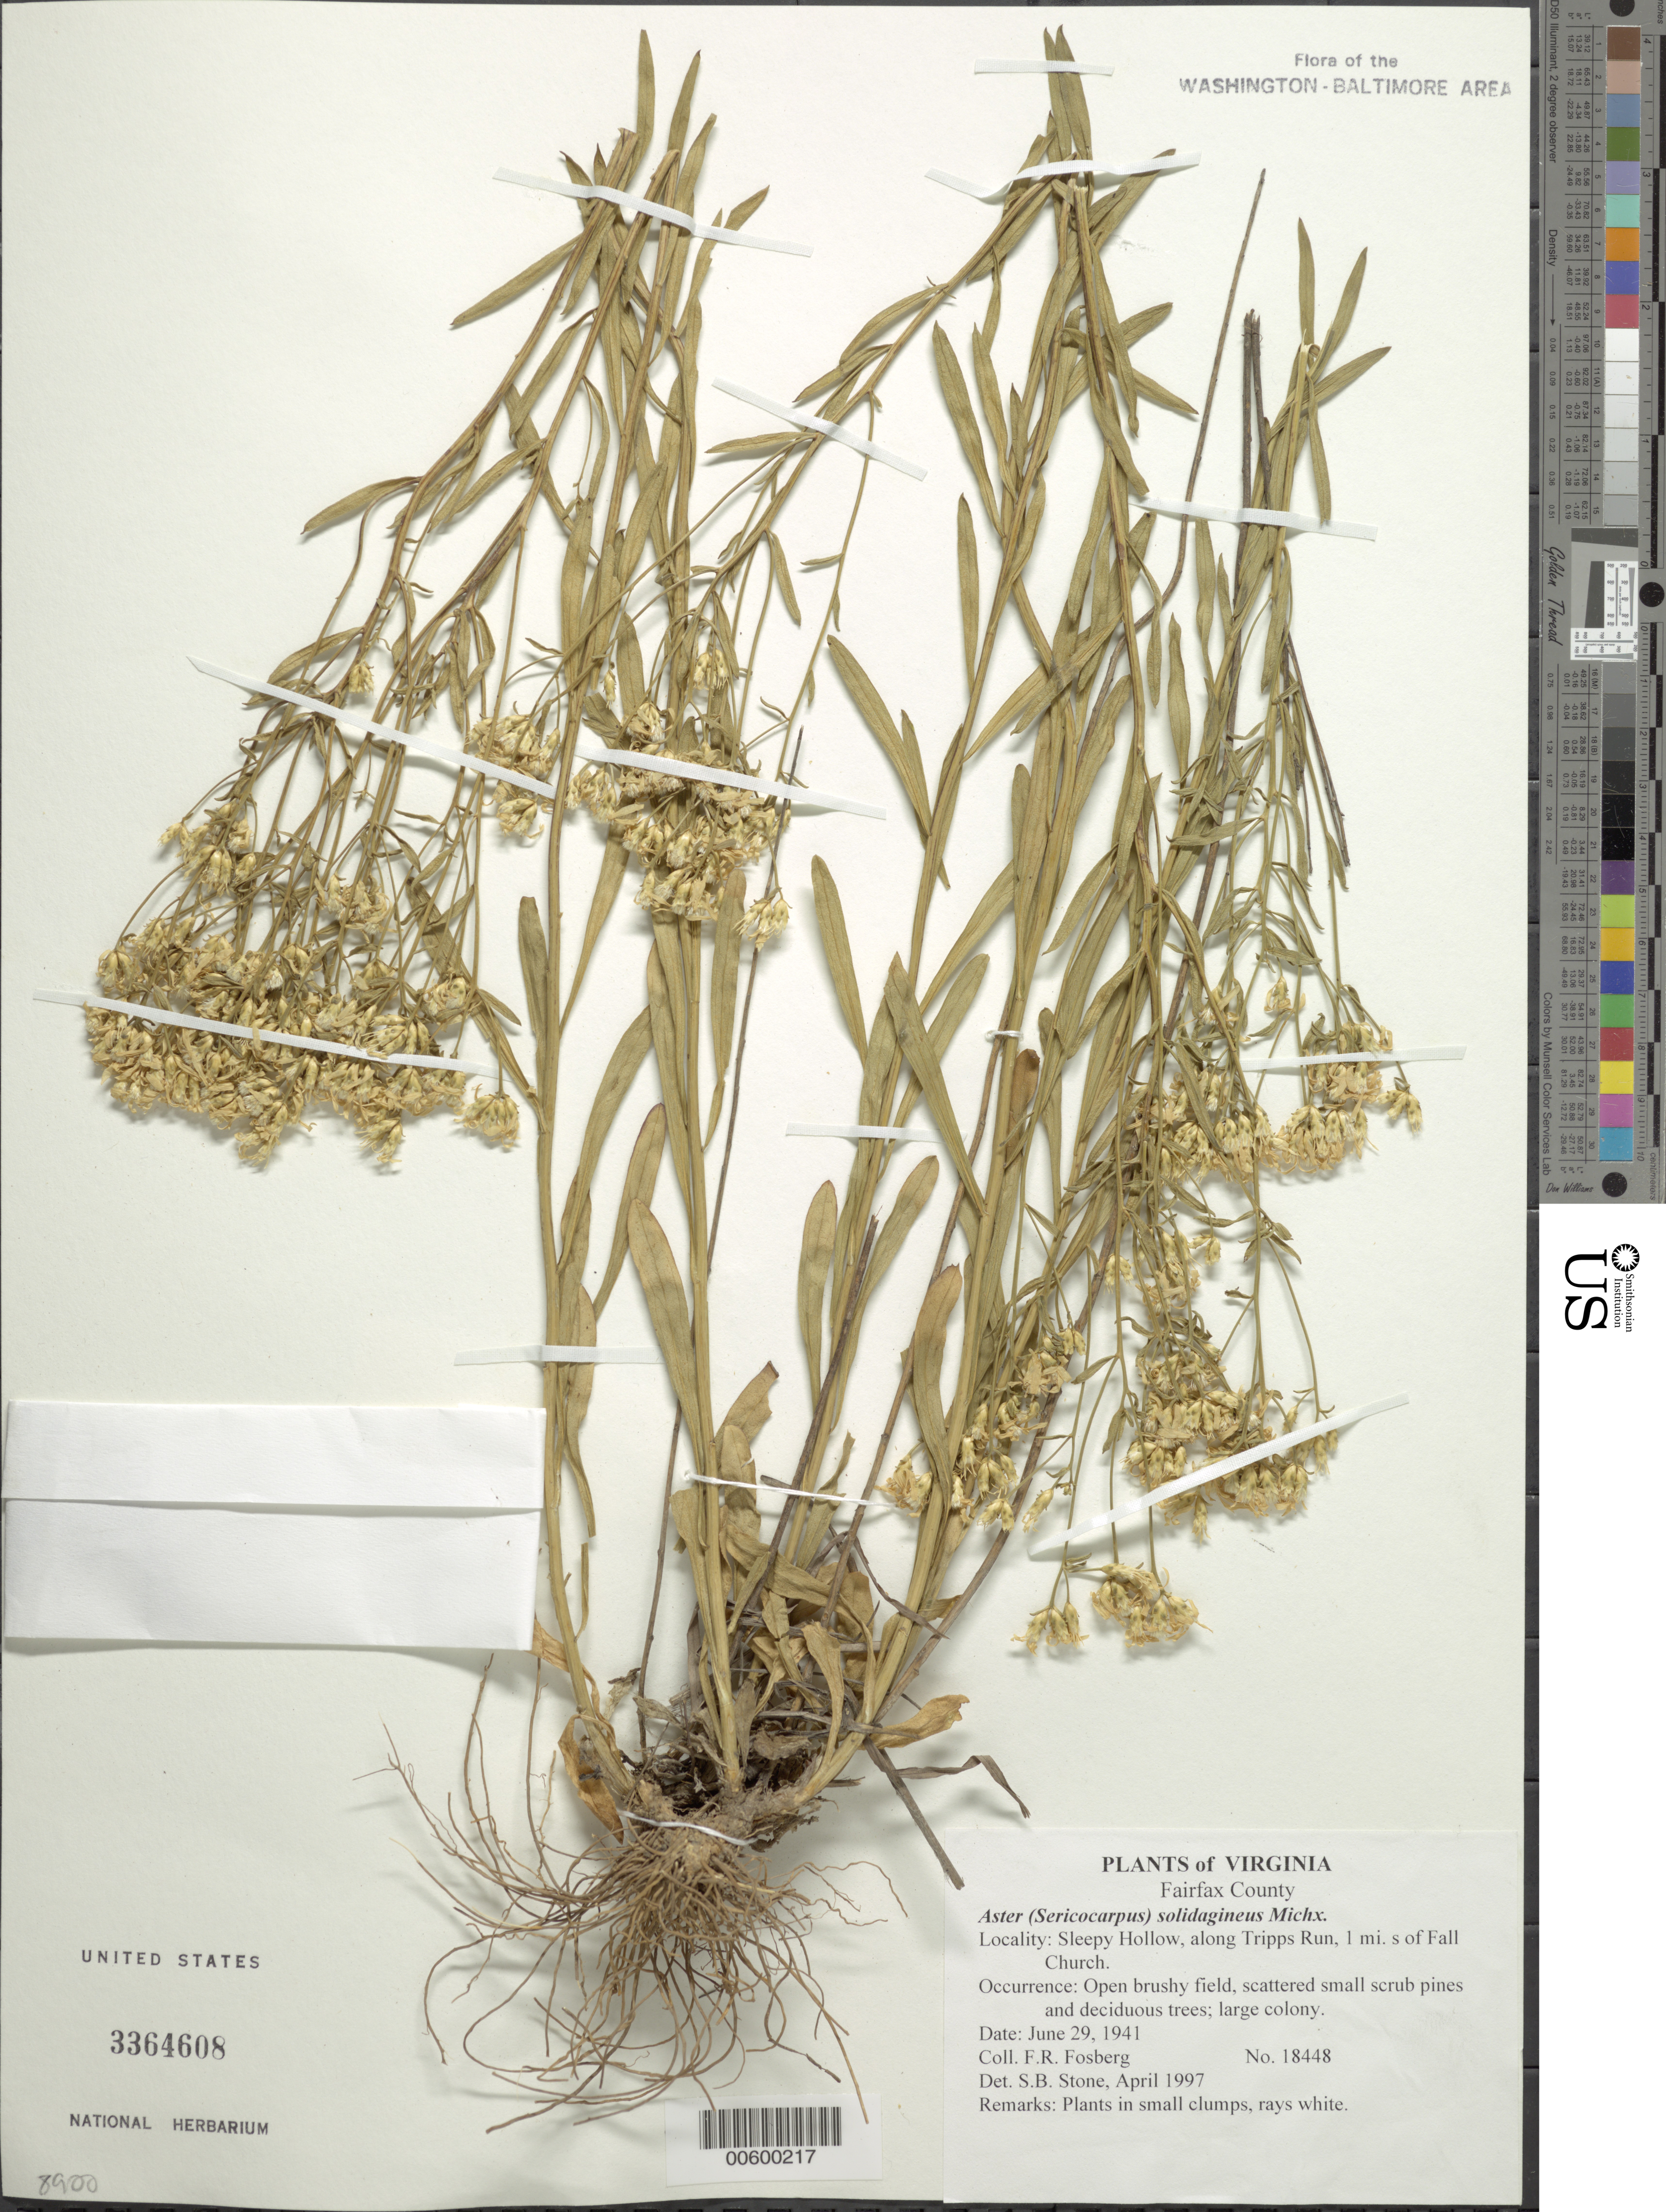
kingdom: Plantae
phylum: Tracheophyta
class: Magnoliopsida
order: Asterales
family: Asteraceae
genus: Sericocarpus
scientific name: Sericocarpus linifolius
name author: (L.) Britton, Stearns & Poggenb.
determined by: Stone, S. B.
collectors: F. R. Fosberg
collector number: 18448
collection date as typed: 29 Jun 1941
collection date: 1941-06-29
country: United States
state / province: Virginia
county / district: Fairfax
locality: Sleepy Hollow, along Tripps Run, 1 mi. s of Fall Church.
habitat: Open brushy field, scattered small scrub pines and deciduous trees; large colony.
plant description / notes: Common name: Flax Leaved Aster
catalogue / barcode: US 3364608